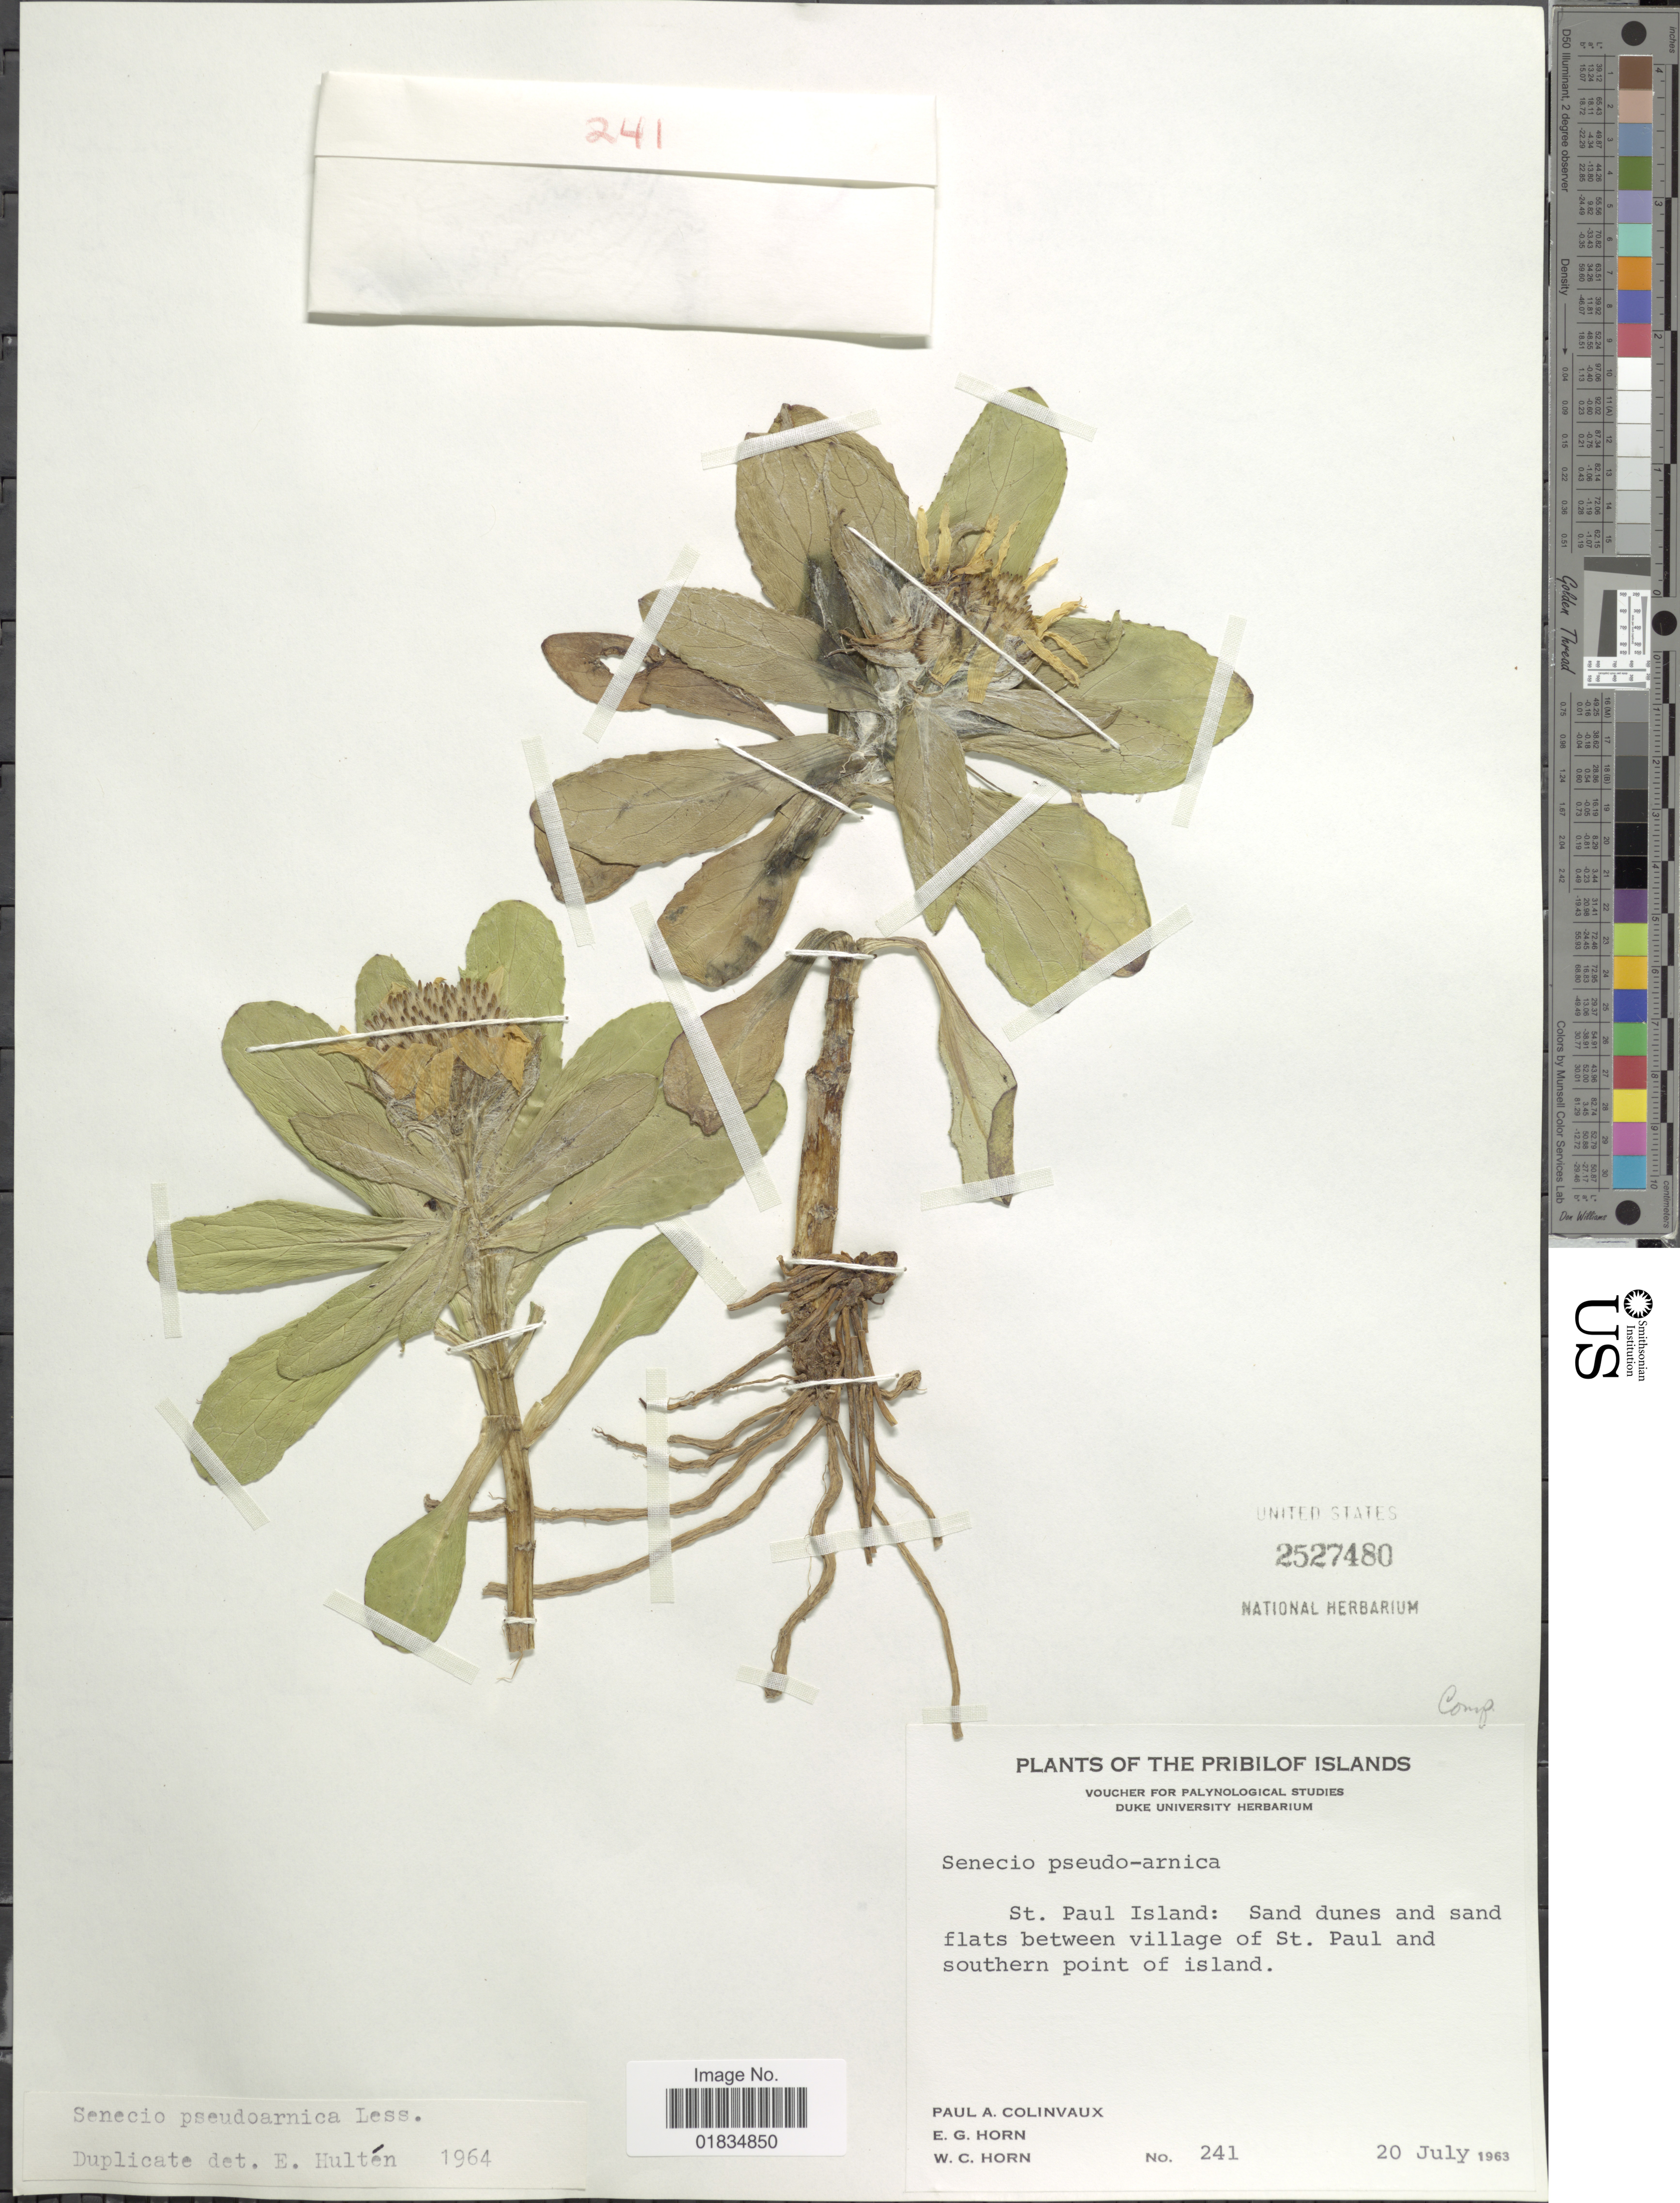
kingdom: Plantae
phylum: Tracheophyta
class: Magnoliopsida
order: Asterales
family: Asteraceae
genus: Senecio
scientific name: Senecio pseudo-elegans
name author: Less.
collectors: P. Colinvaux, E. Horn & W. Horn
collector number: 241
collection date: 1963-07-20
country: United States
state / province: Alaska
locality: Pribilof Islands, St. Paul Island, between village of St. Paul and southern point of island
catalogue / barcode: US 2527480